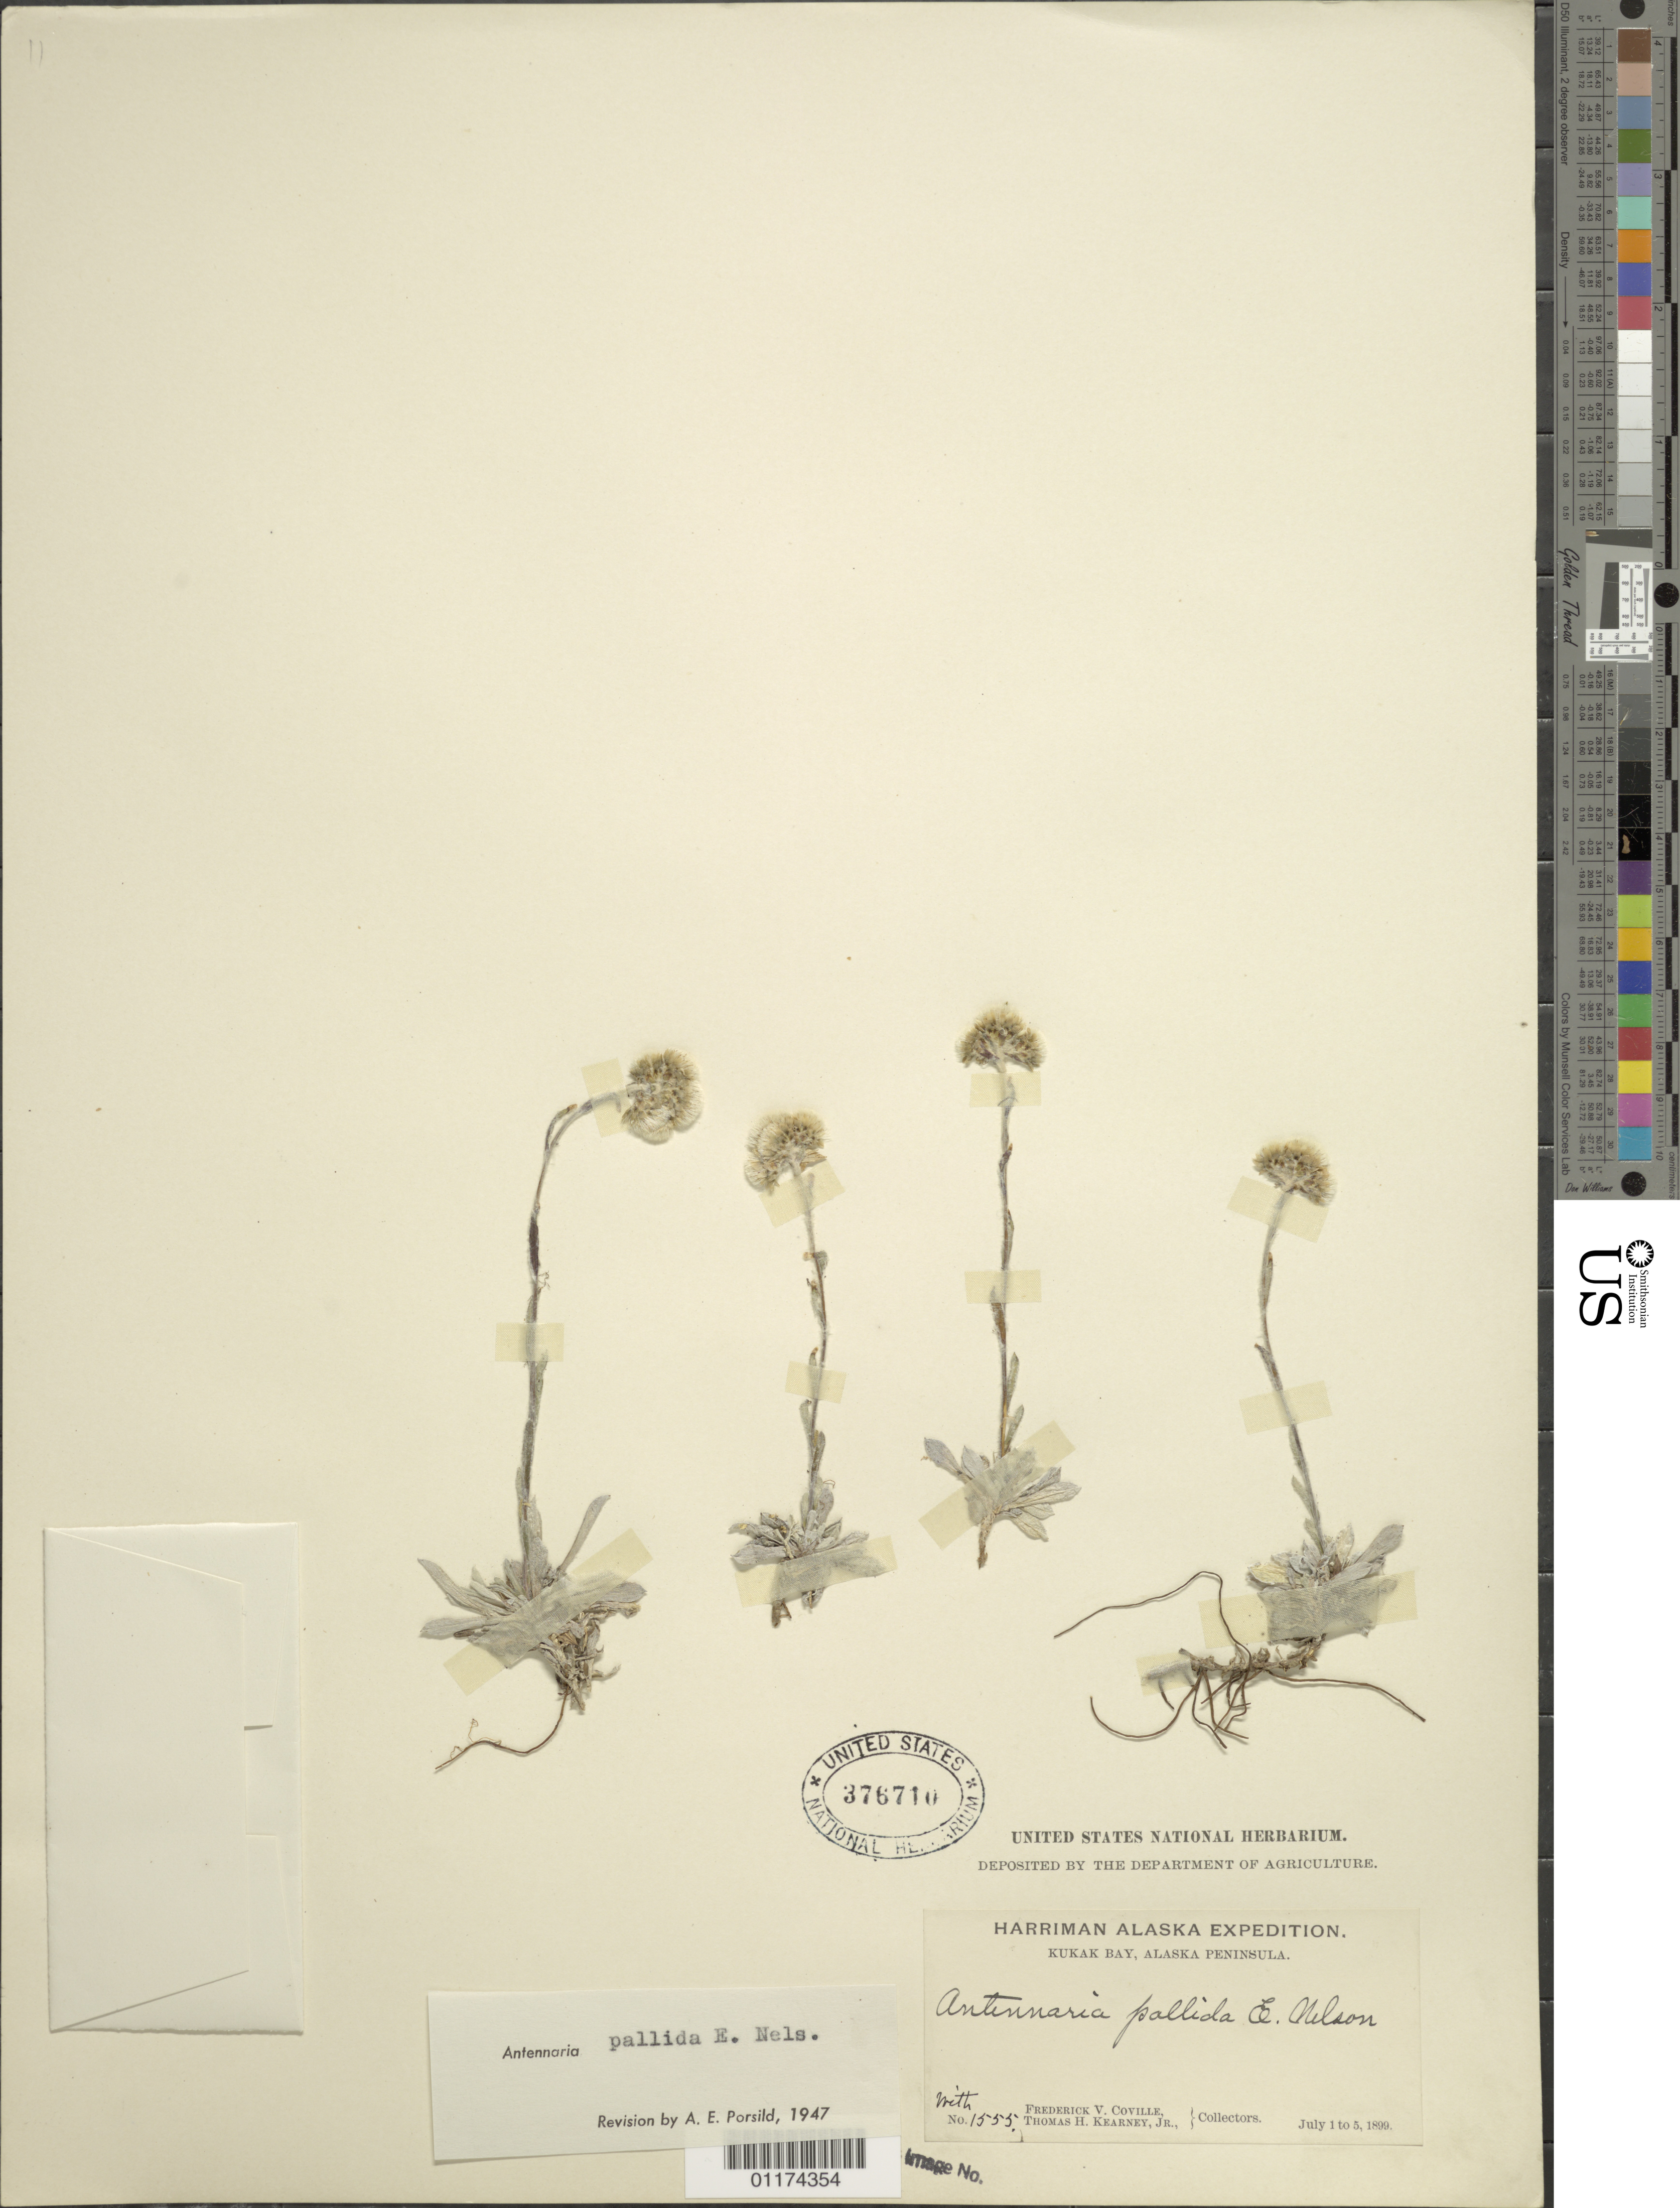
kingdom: Plantae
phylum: Tracheophyta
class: Magnoliopsida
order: Asterales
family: Asteraceae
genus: Antennaria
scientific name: Antennaria pallida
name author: E.E. Nelson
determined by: Porsild, A. E.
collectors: F. V. Coville & T. H. Kearney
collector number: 1555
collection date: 1899-07-01/1899-07-05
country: United States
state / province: Alaska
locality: Kukak Bay, Alaska Penninsula.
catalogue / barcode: US 376710